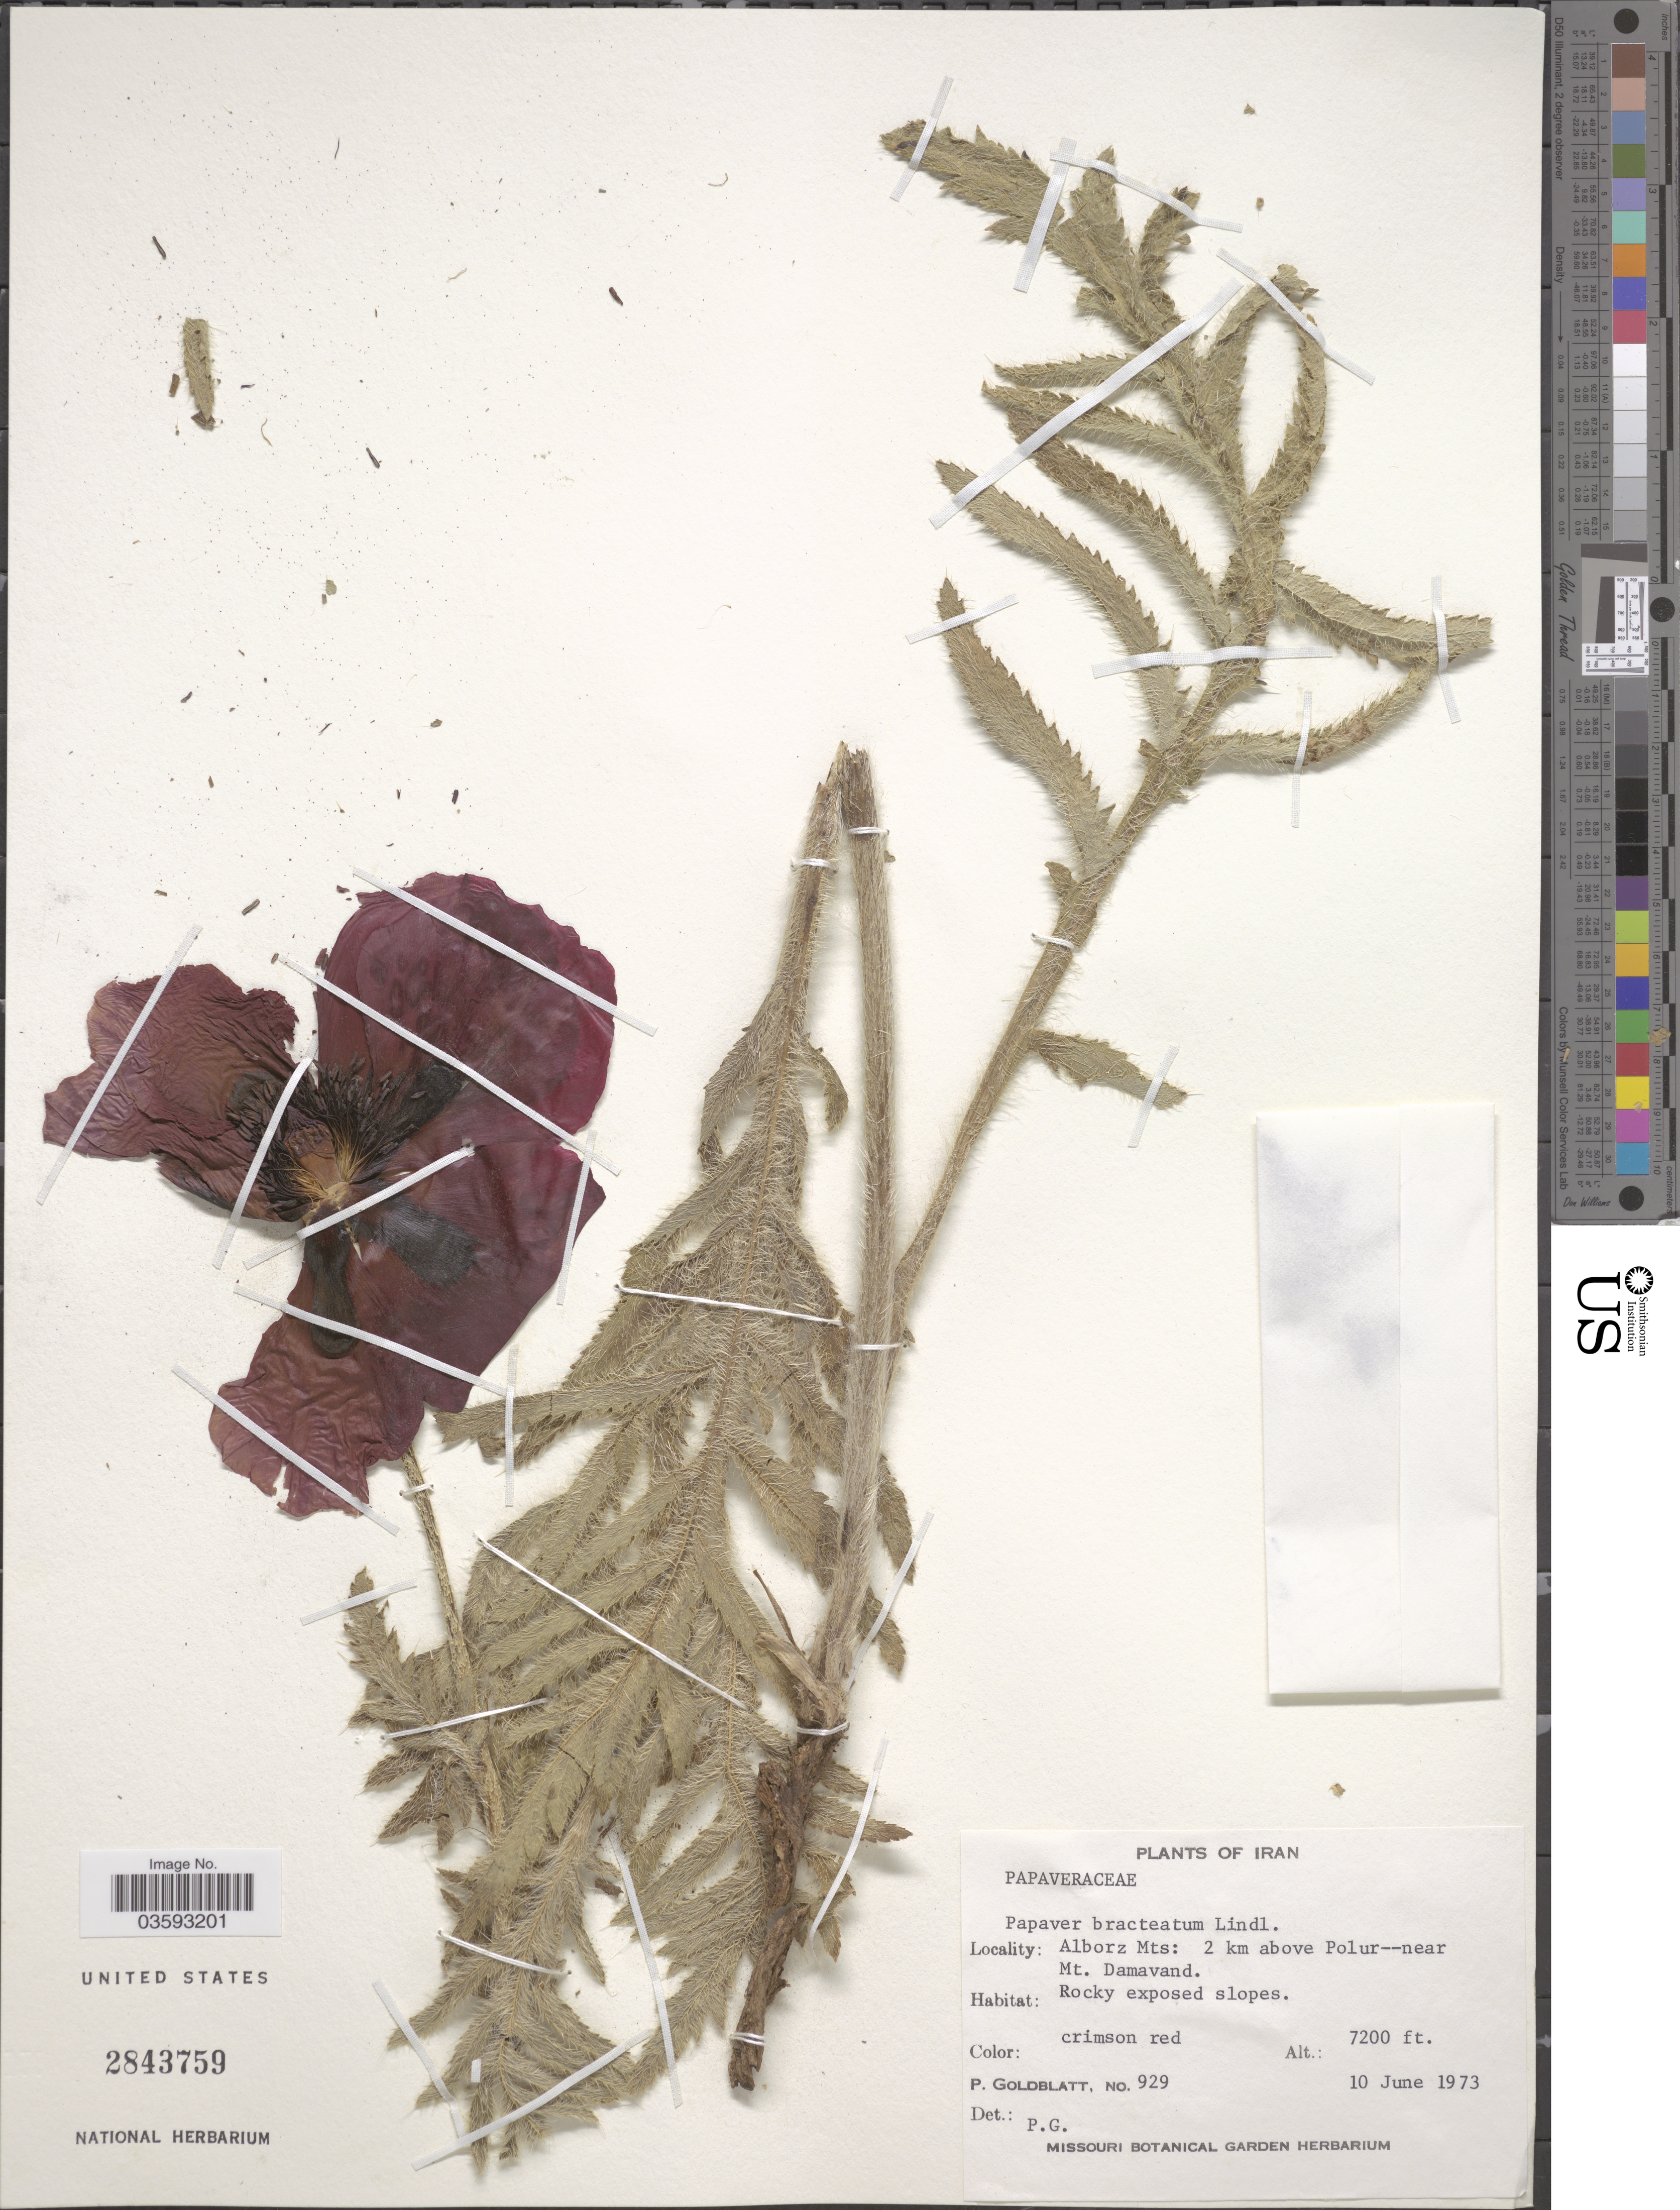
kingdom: Plantae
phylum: Tracheophyta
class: Magnoliopsida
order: Ranunculales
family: Papaveraceae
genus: Papaver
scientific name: Papaver bracteatum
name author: Lindl.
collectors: P. Goldblatt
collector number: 929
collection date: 1973-06-10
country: Iran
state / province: Alborz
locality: Alborz Mts: 2 km above Polur--near Mt. Damavand.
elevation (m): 2195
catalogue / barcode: US 2843759